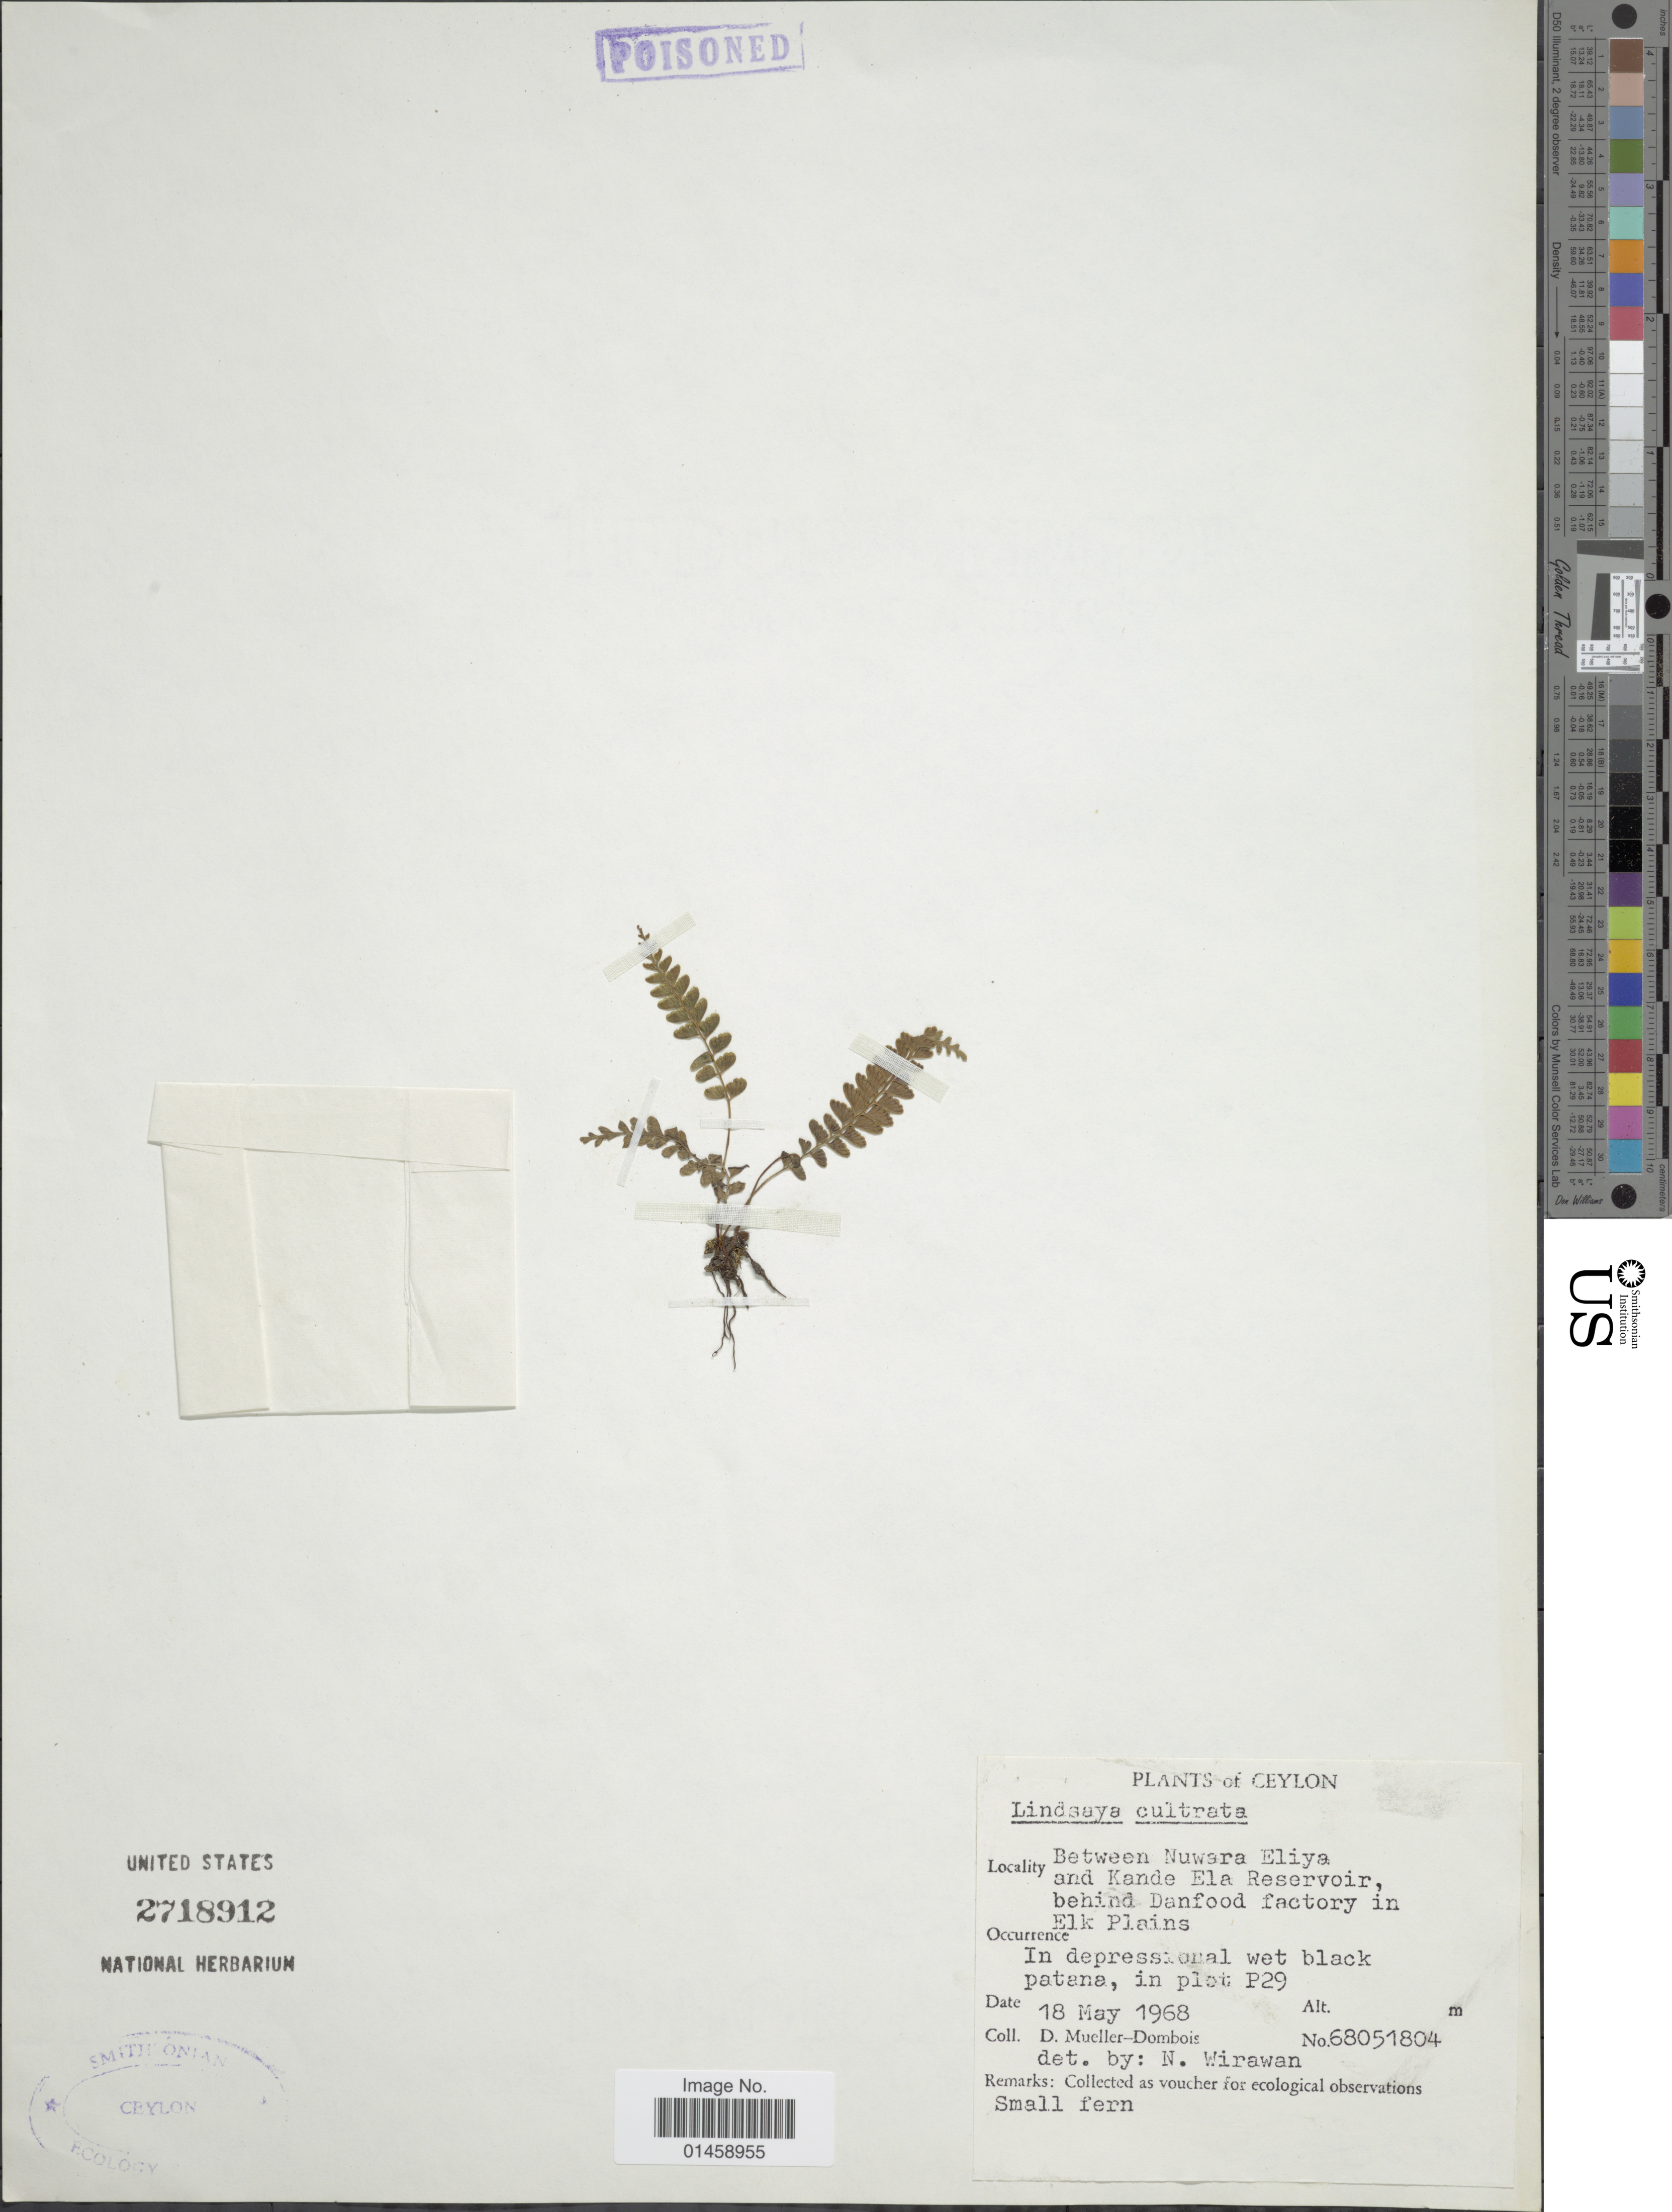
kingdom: Plantae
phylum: Tracheophyta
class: Polypodiopsida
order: Polypodiales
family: Lindsaeaceae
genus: Lindsaea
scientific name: Lindsaea cultrata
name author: (Willd.) Sw.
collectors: D. Meuller-Dombois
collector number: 68051804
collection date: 1968-05-18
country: Sri Lanka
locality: Ceylon, Between Nuwara Eliya and Kande Ela Reservoir, behind Danfood factory in Elk Plains.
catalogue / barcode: US 2718912